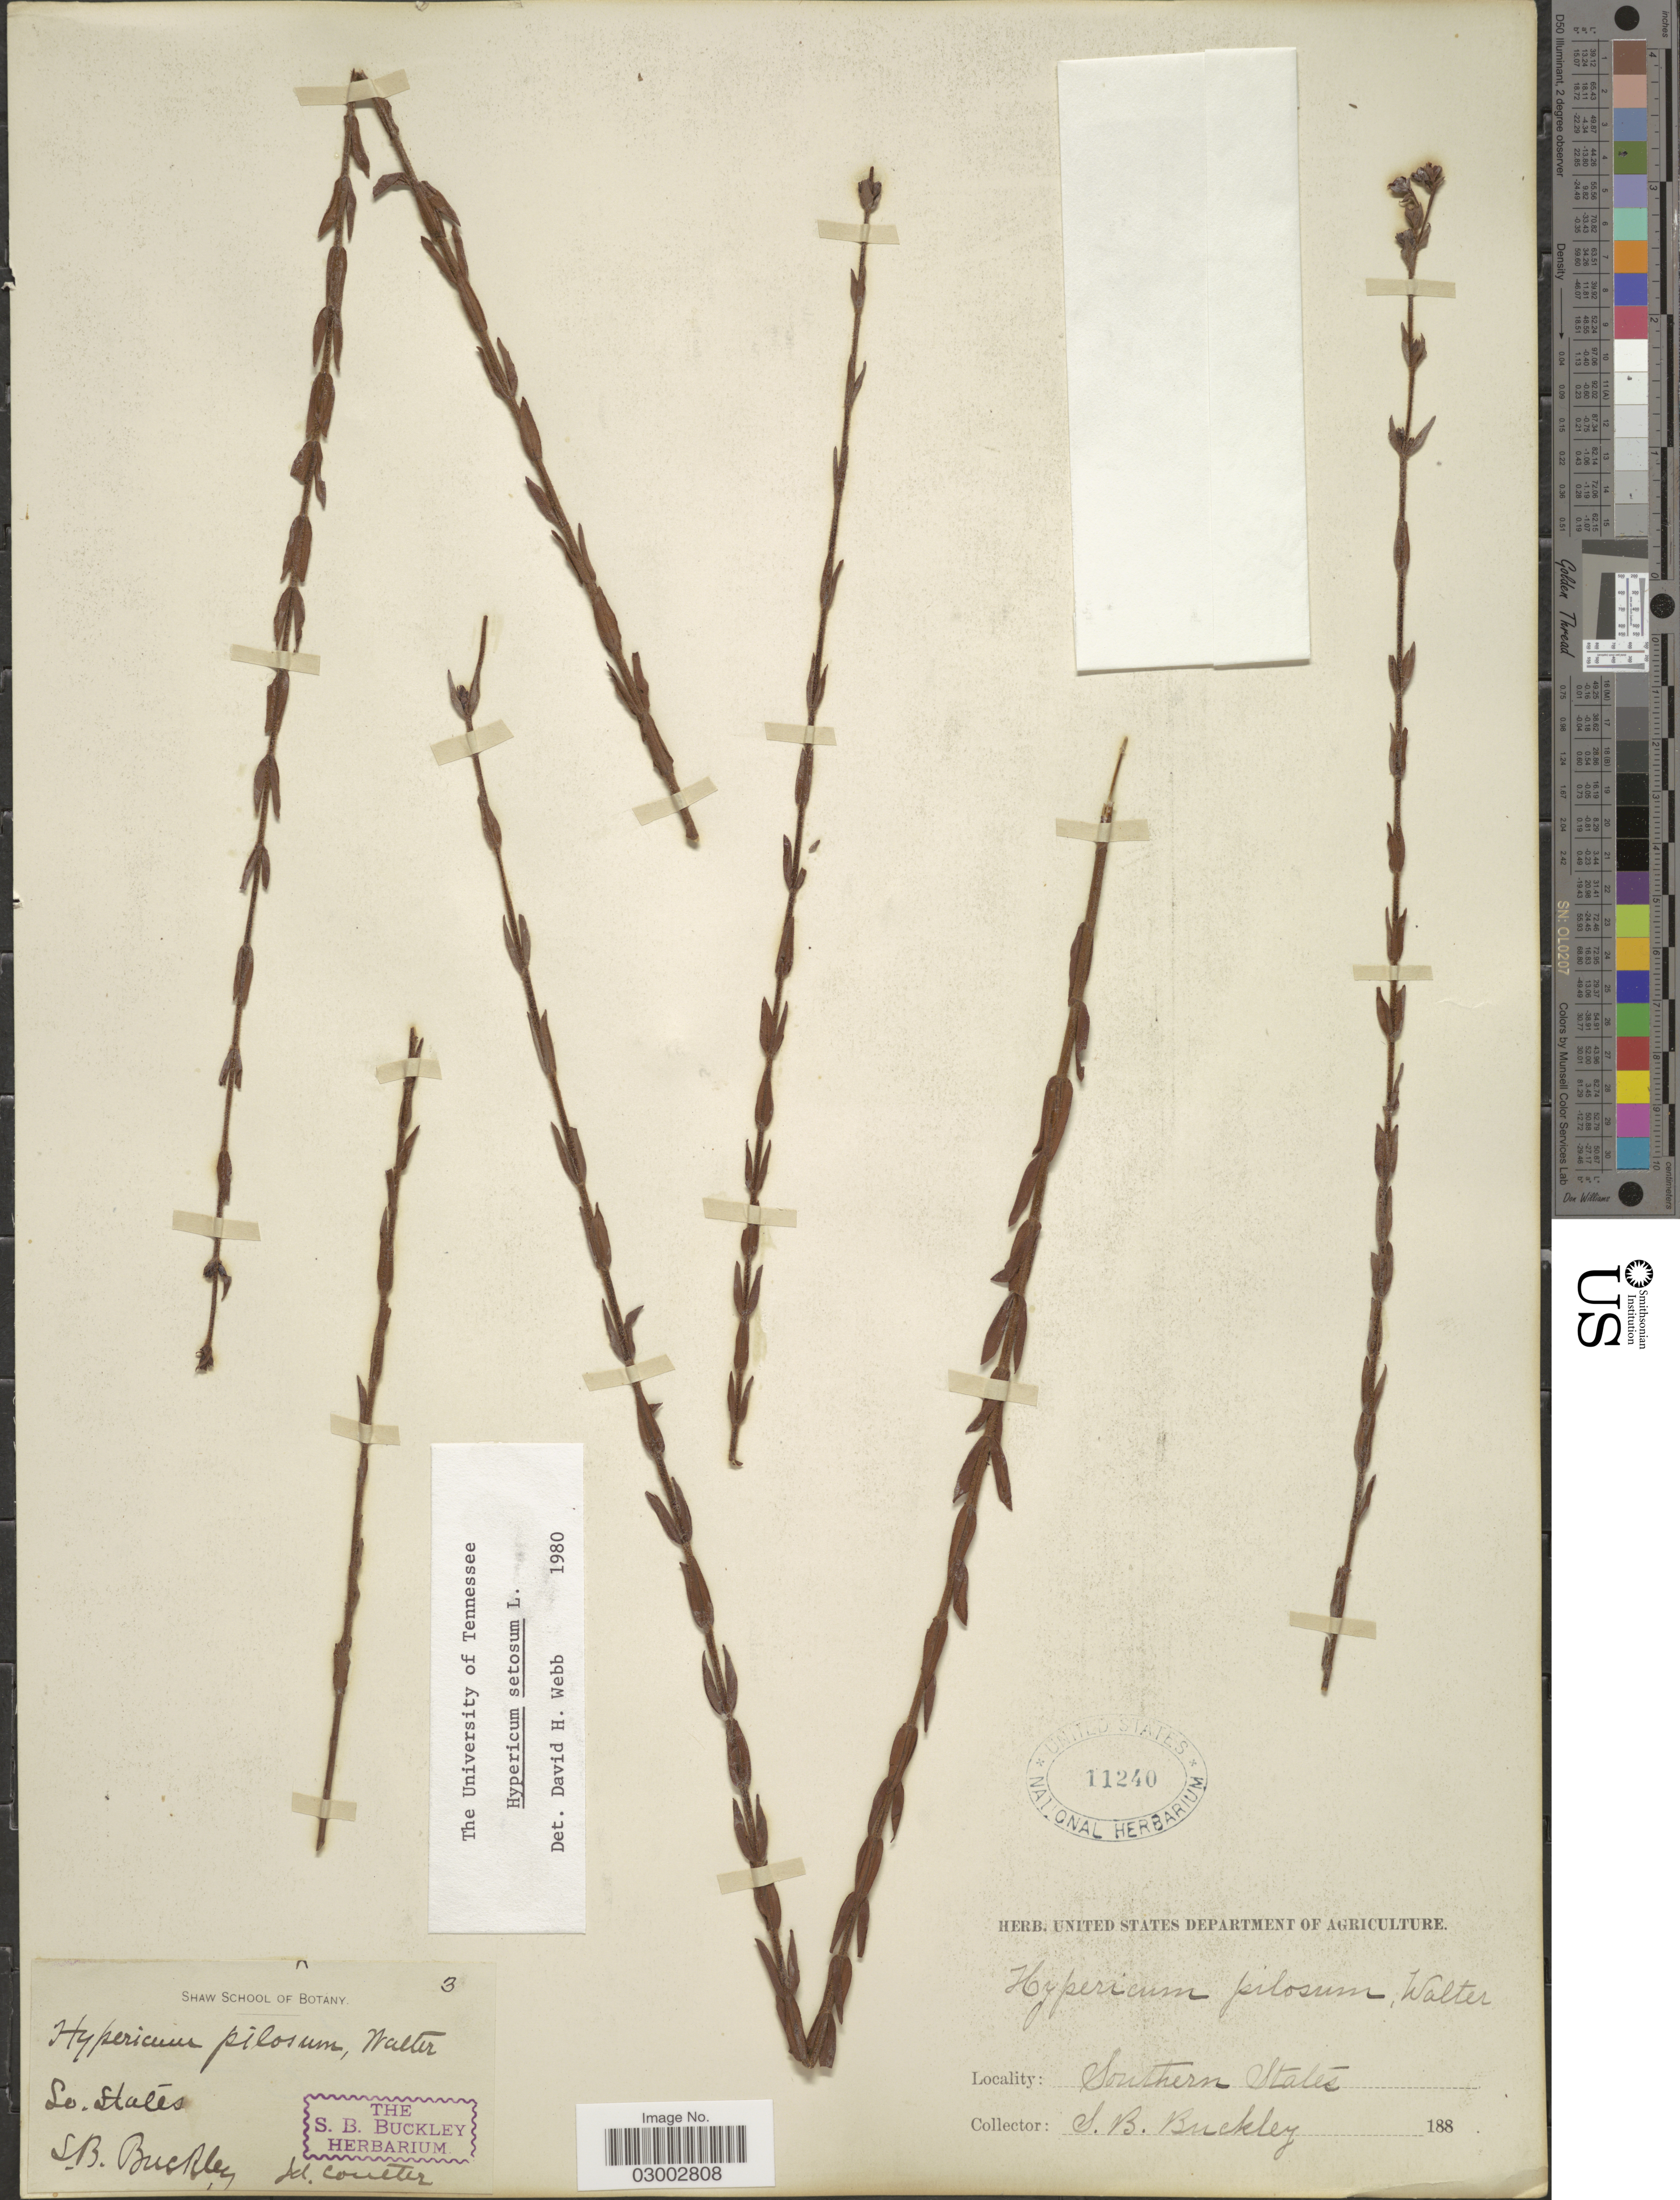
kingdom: Plantae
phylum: Tracheophyta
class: Magnoliopsida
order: Malpighiales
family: Hypericaceae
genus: Hypericum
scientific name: Hypericum setosum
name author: L.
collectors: S. B. Buckley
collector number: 3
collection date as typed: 188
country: United States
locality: Southern States.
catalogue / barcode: US 11240